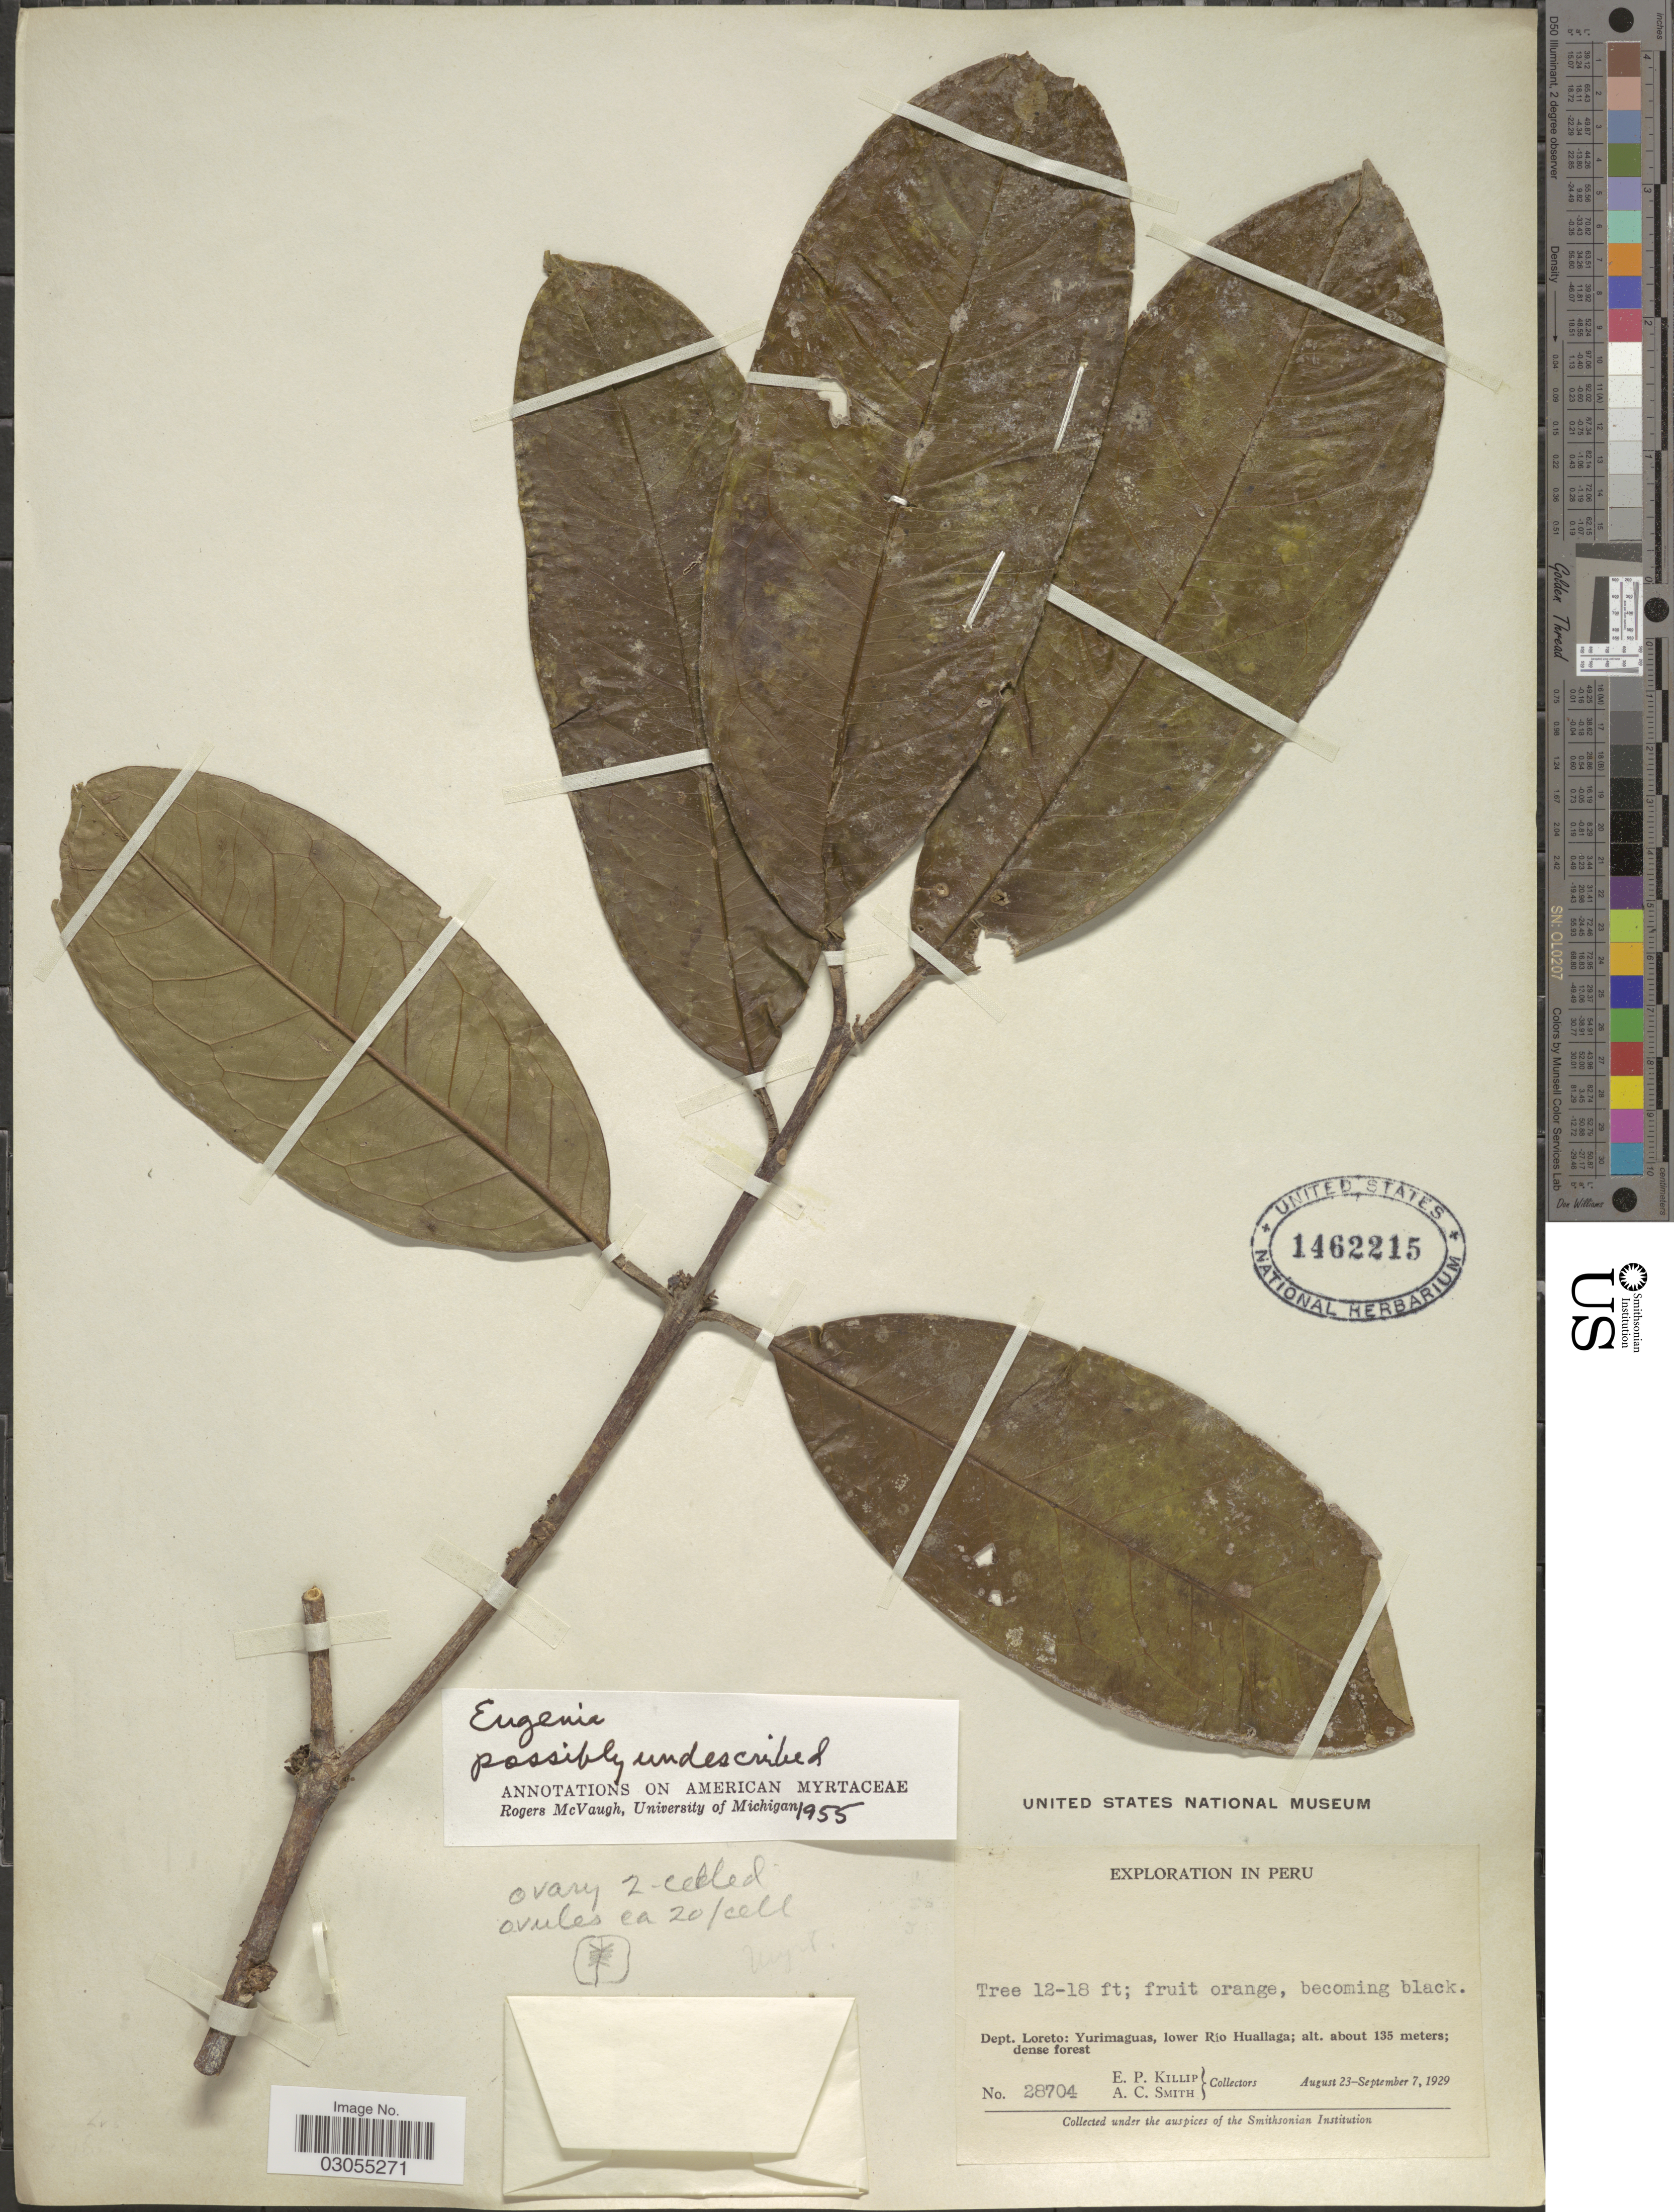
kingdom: Plantae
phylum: Tracheophyta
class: Magnoliopsida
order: Myrtales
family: Myrtaceae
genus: Eugenia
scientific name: Eugenia sp.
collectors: E. P. Killip & A. C. Smith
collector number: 28704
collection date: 1929-08-23/1929-09-07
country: Peru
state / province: Loreto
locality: Dept. Loreto: Yurimaguas, lower Río Huallaga.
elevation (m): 135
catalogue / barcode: US 1462215